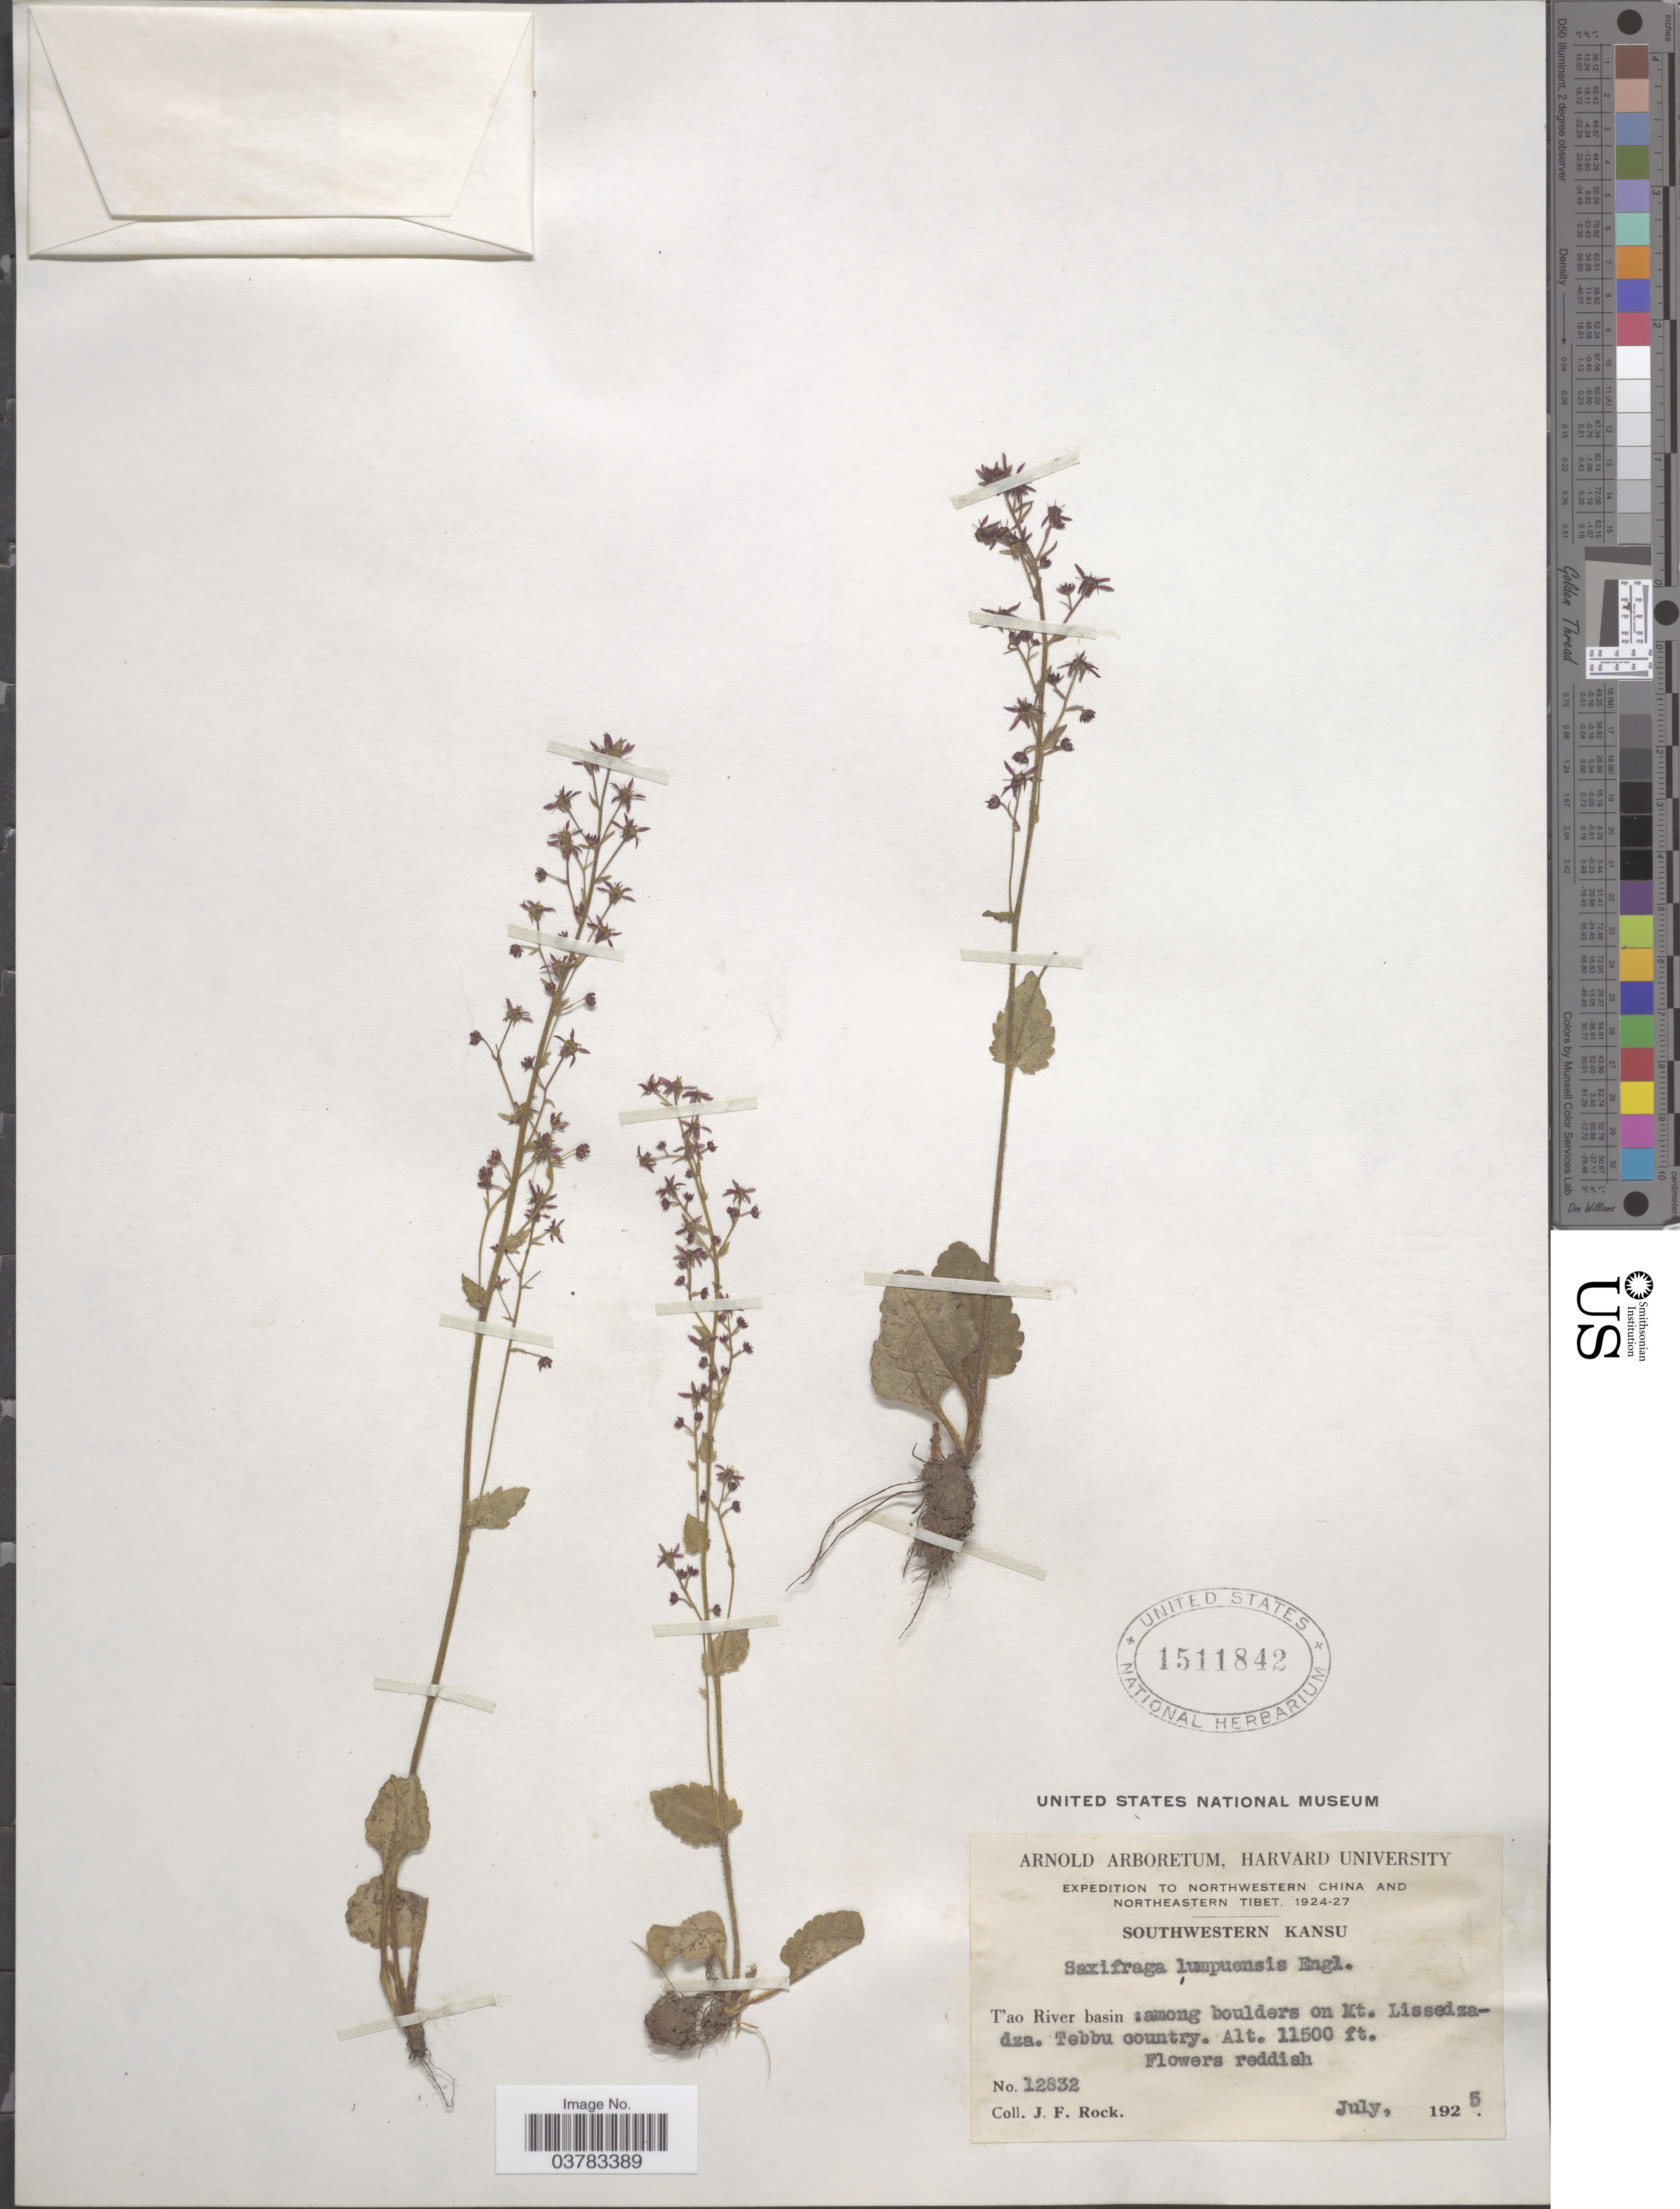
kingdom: Plantae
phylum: Tracheophyta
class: Magnoliopsida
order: Saxifragales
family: Saxifragaceae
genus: Micranthes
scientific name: Micranthes lumpuensis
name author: (Engl.) Losinsk.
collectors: J. Rock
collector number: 12832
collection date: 1925-07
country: China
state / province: Gansu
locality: Expedition to Northwestern China and Northeastern Tibet, 1924-27. Southwestern Kansu. T'ao River basin: among boulders on Mt. Lissedzadza. Tebbu country.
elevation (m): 3505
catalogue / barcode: US 1511842